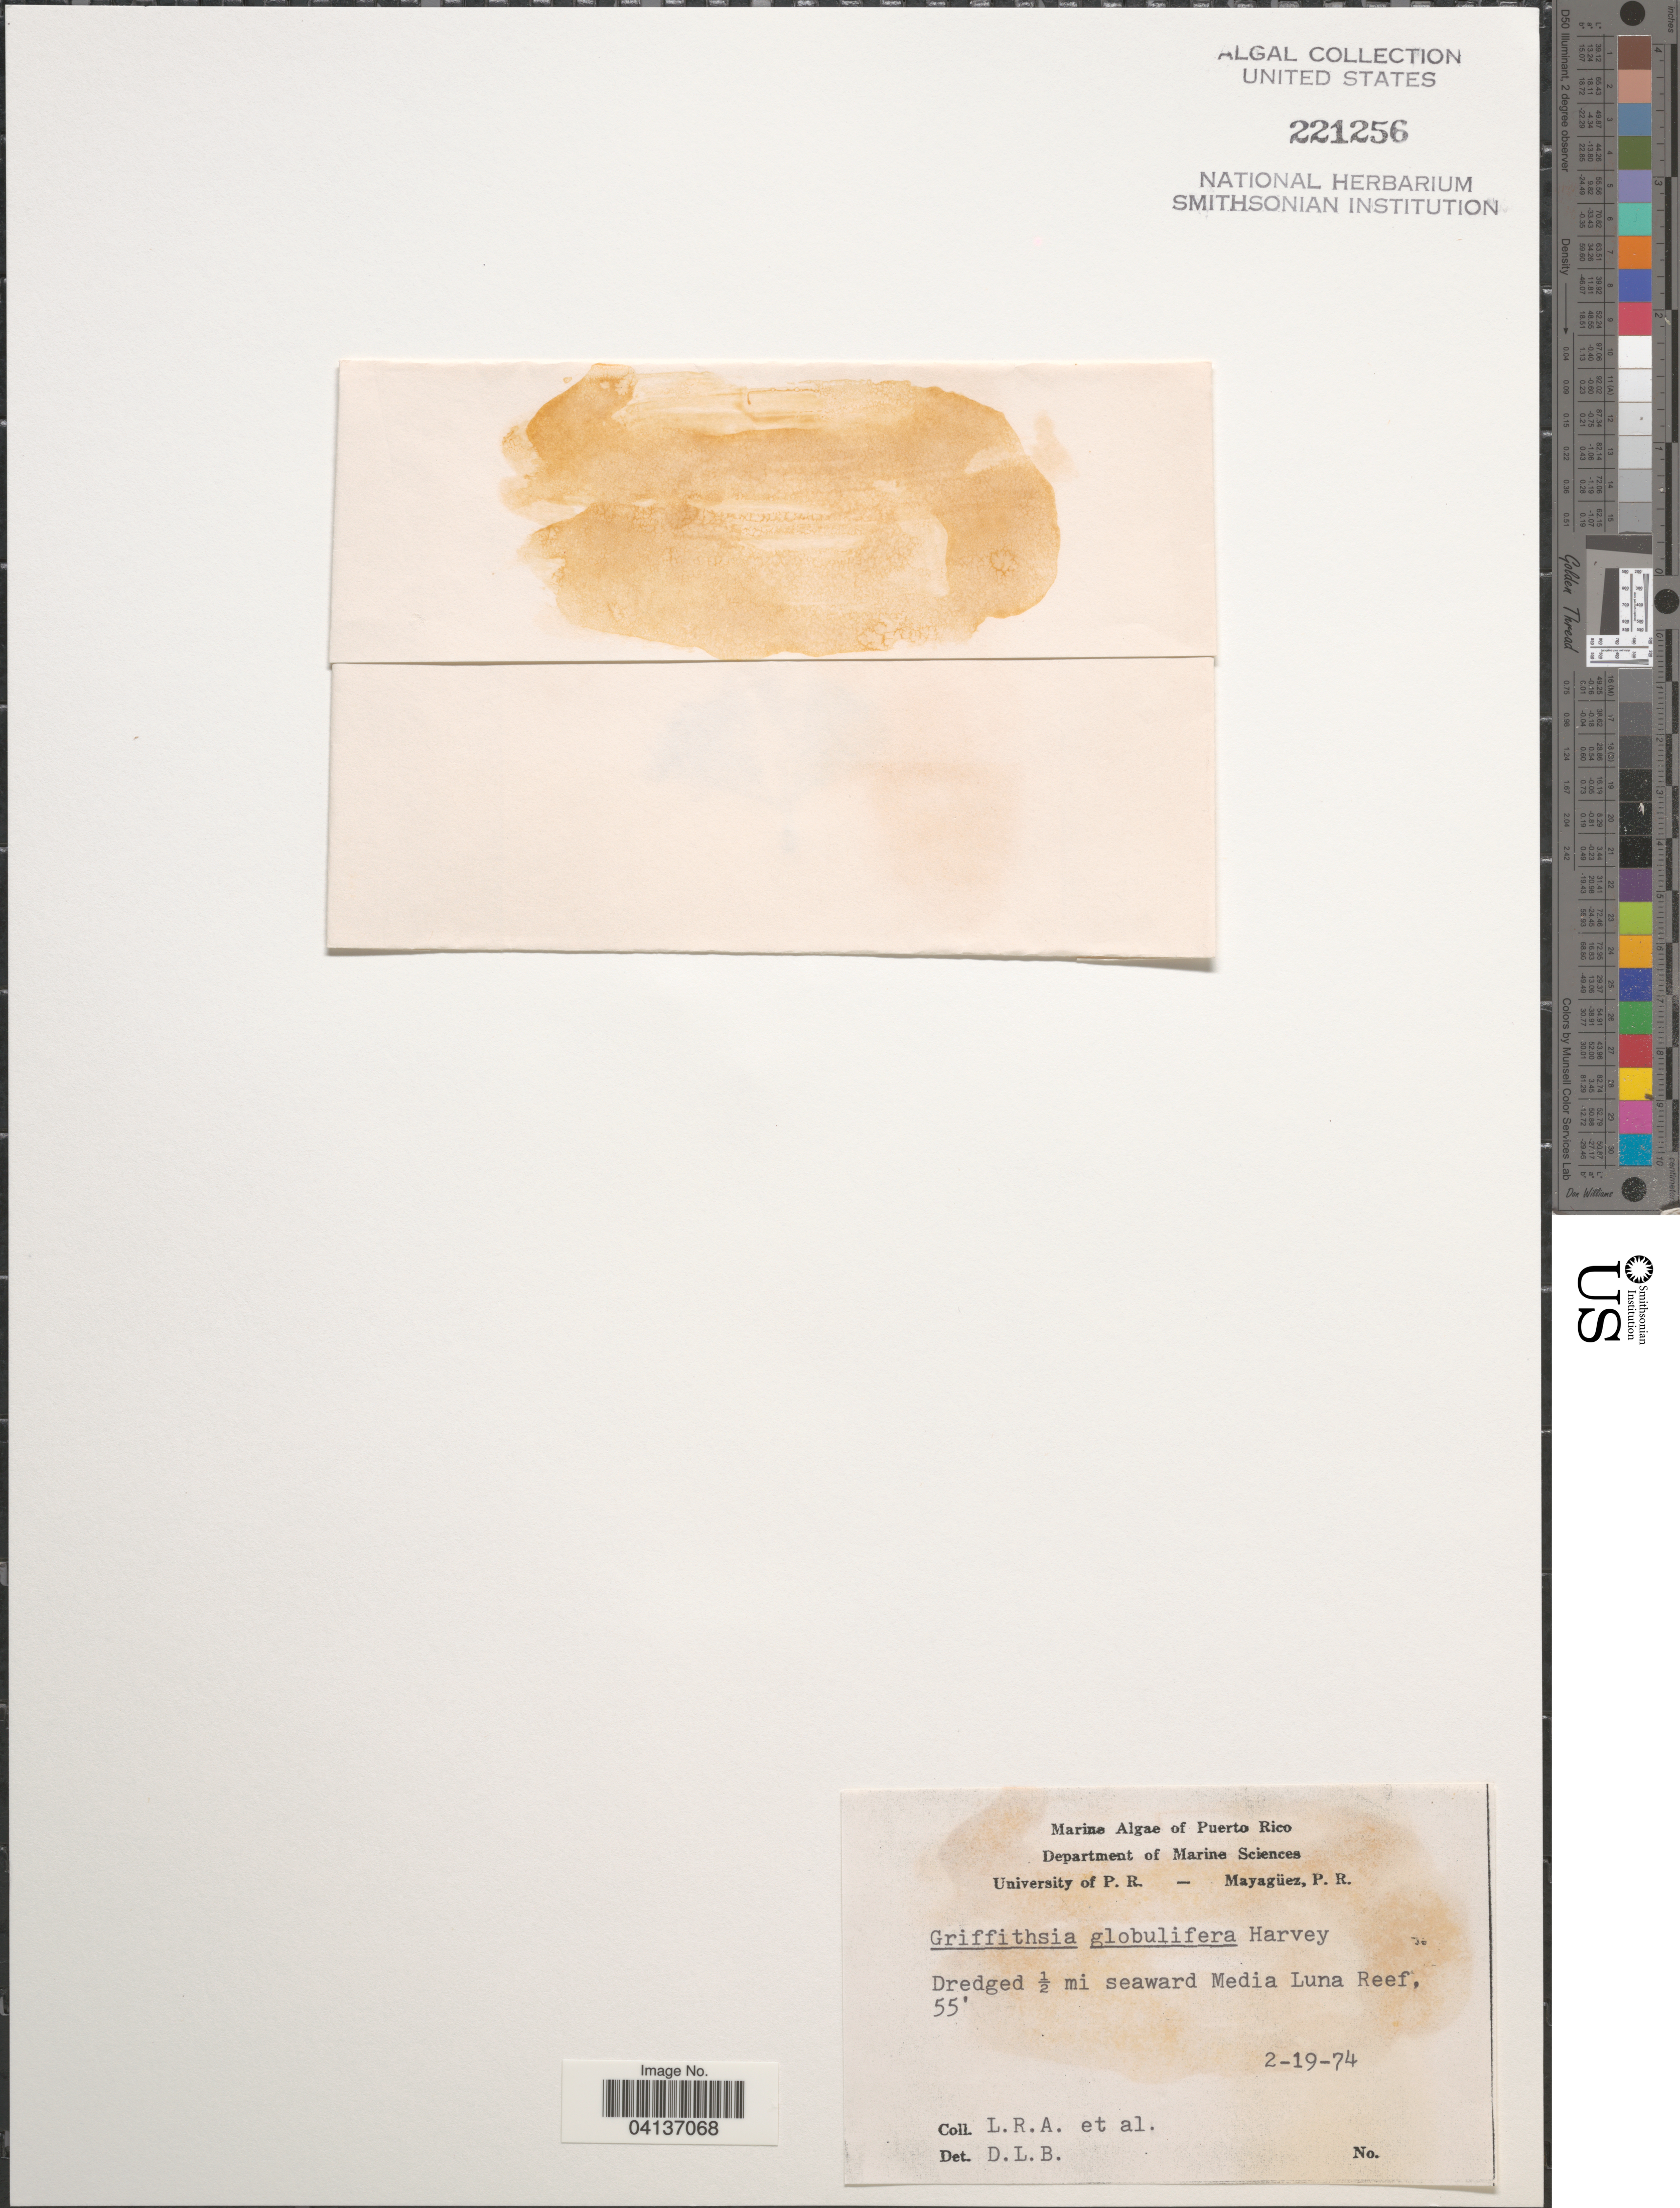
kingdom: Plantae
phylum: Rhodophyta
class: Florideophyceae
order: Ceramiales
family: Wrangeliaceae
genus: Griffithsia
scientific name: Griffithsia globulifera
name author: Harv. ex Kütz.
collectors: L. R. A. & et al.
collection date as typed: Transcribed d/m/y: 19/2/74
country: Puerto Rico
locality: Dredged ½ mi seaward Media Luna Reef.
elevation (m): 17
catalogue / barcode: US 221256